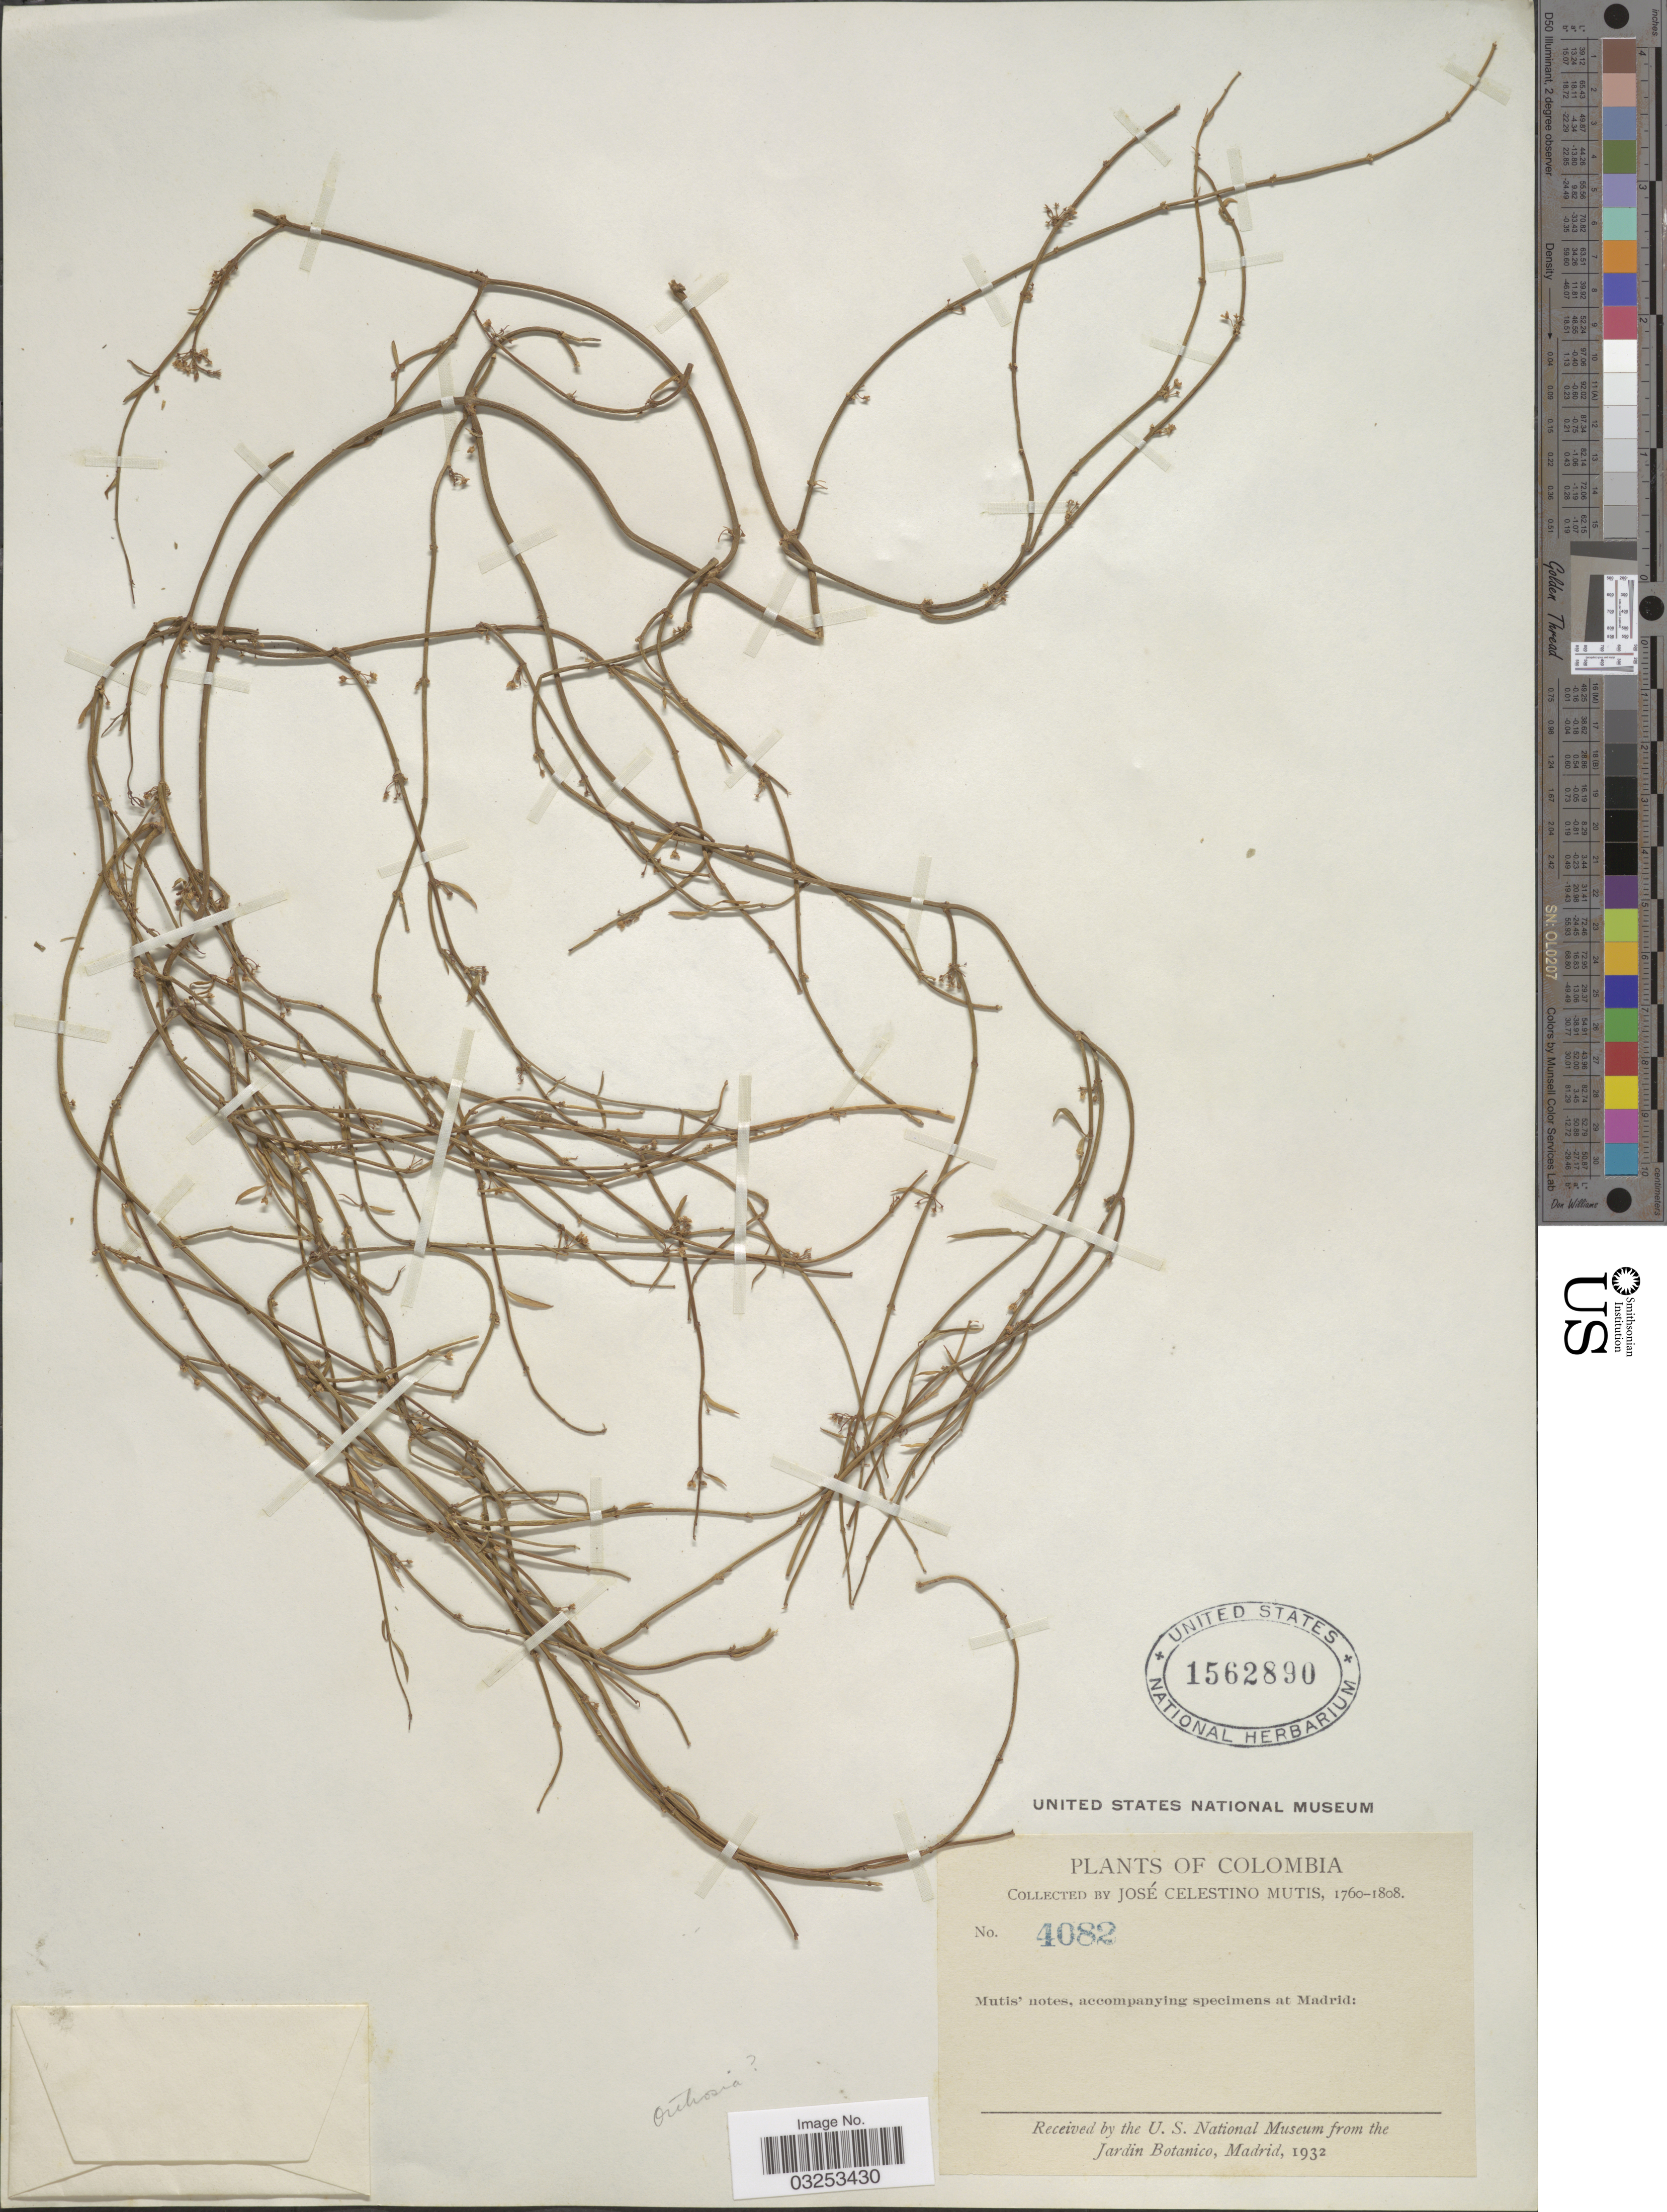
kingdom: Plantae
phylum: Tracheophyta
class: Magnoliopsida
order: Gentianales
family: Apocynaceae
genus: Orthosia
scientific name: Orthosia stenophylla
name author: Schltr.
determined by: Liede-Schumann, Sigrid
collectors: J. C. B. Mutis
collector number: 4082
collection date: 1760/1808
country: Colombia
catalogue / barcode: US 1562890